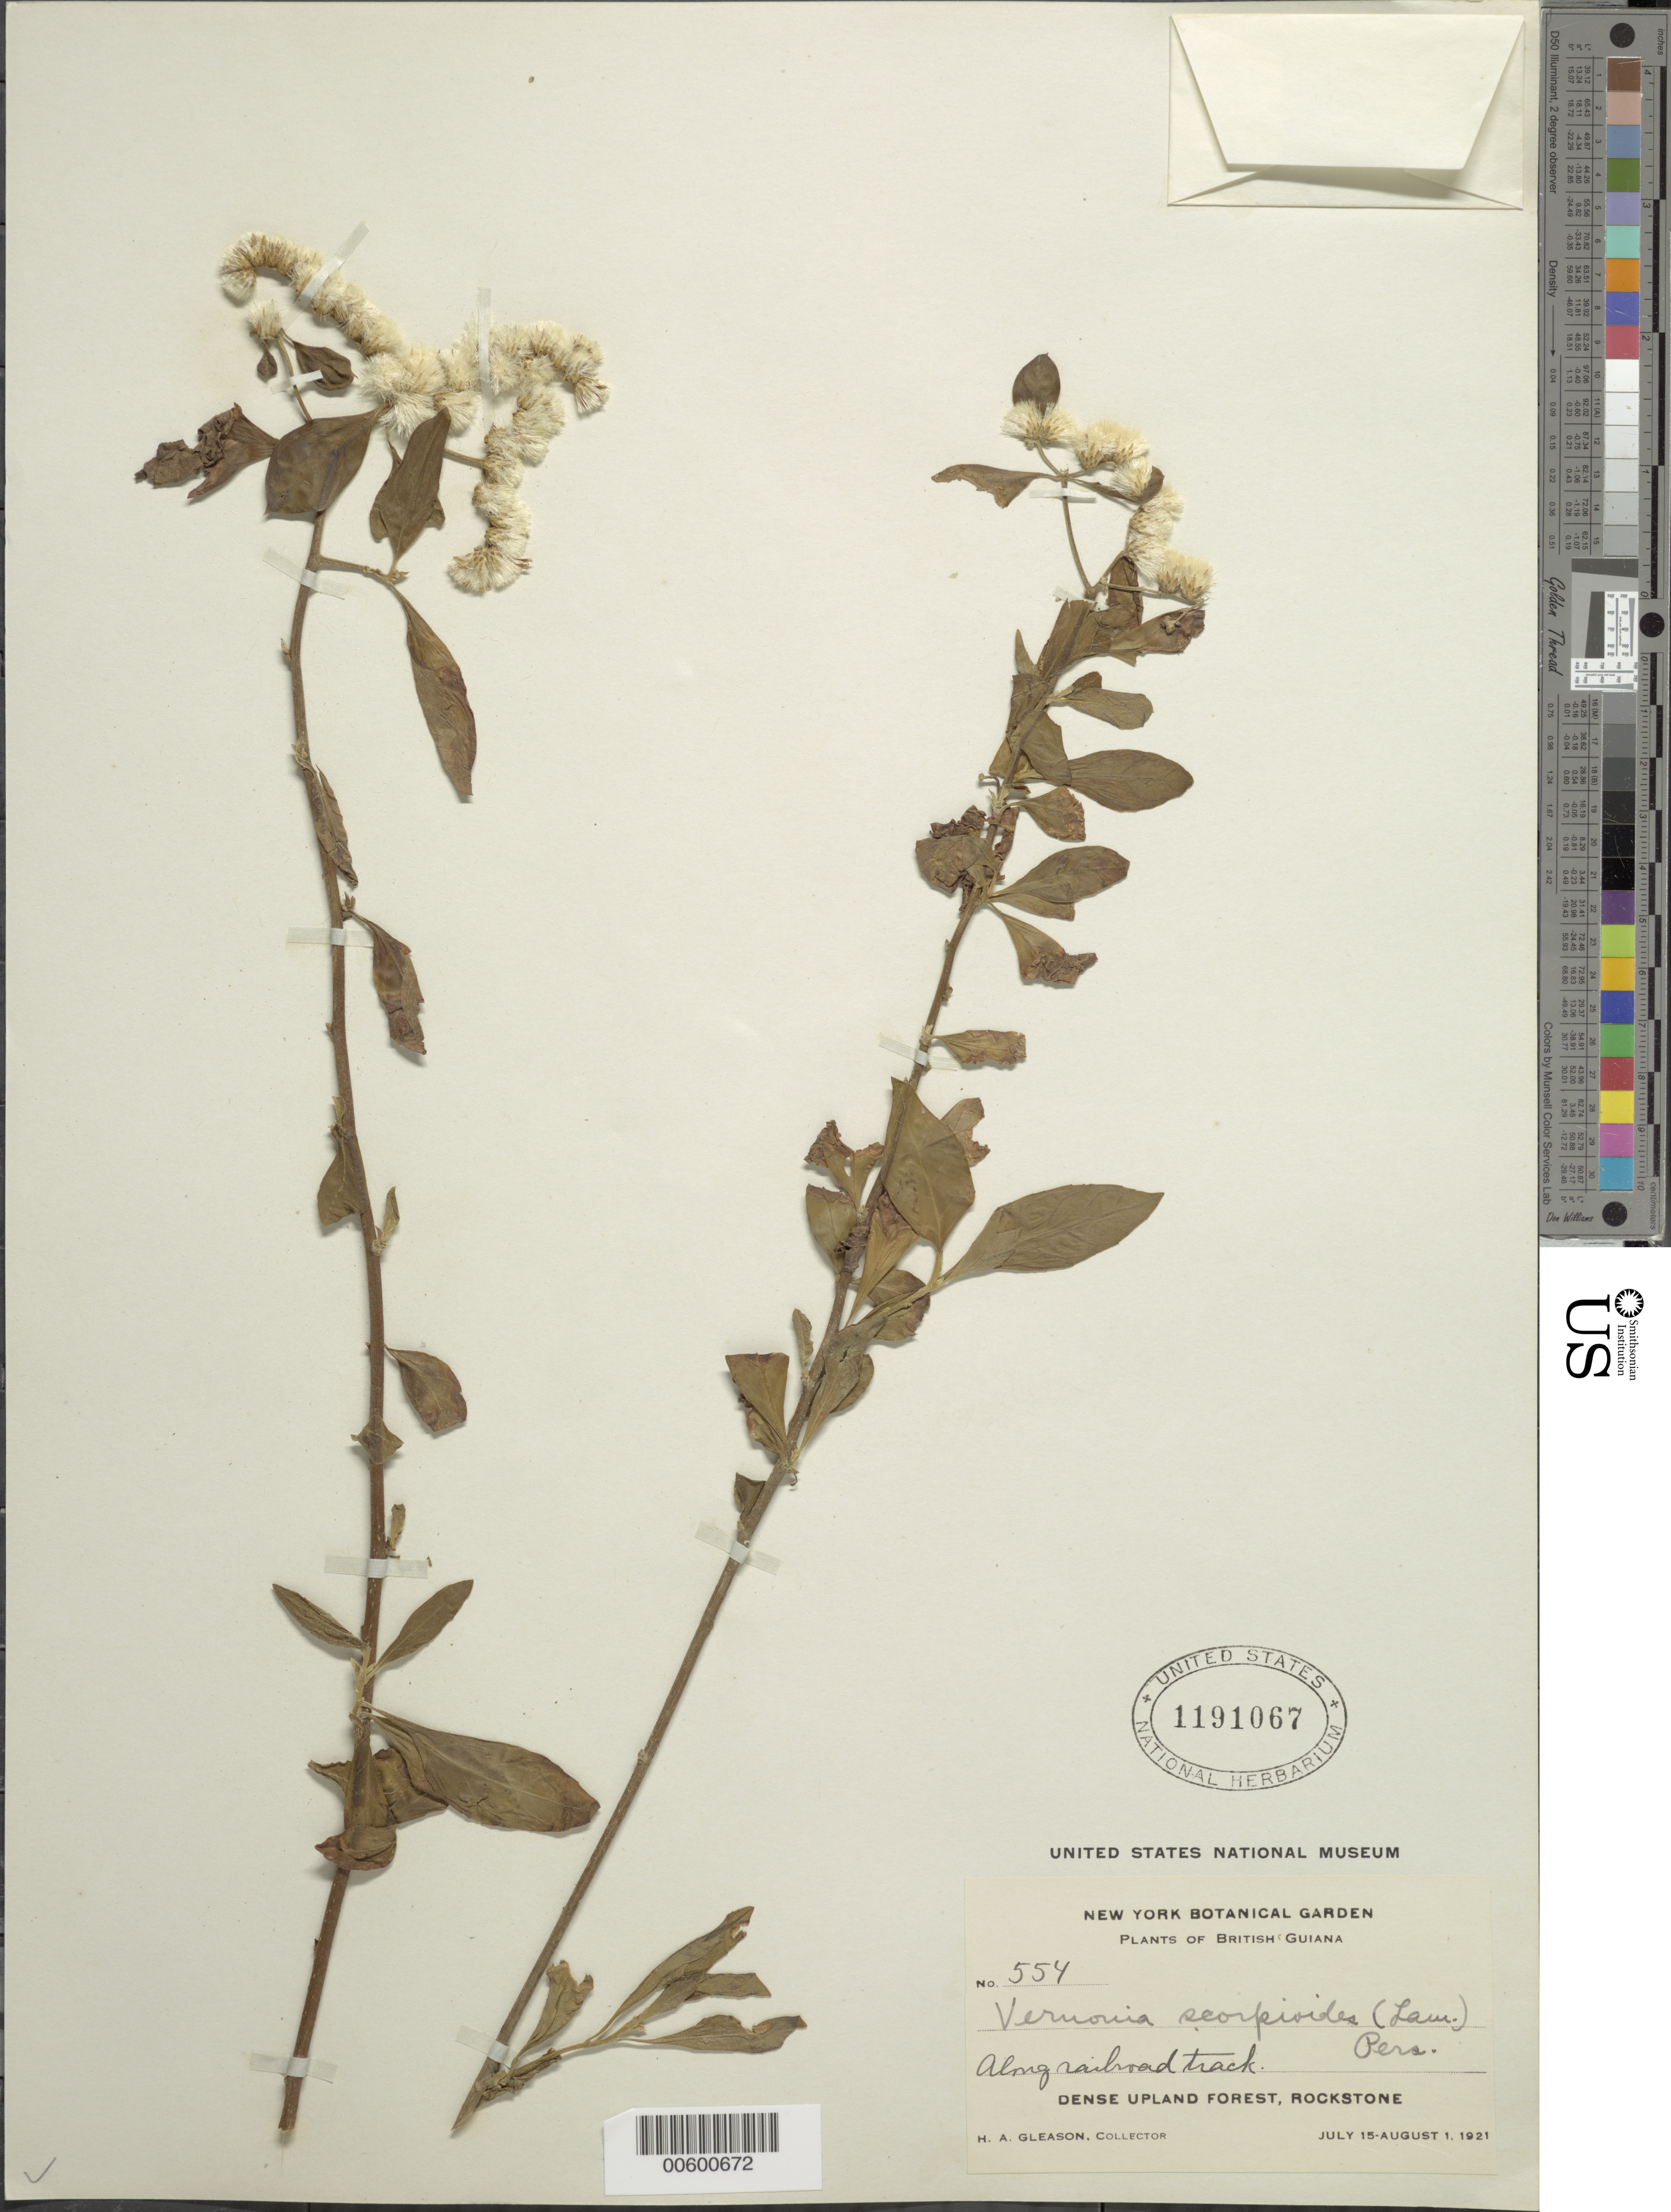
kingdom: Plantae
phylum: Tracheophyta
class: Magnoliopsida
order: Asterales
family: Asteraceae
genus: Cyrtocymura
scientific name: Cyrtocymura scorpioides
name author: (Lam.) H. Rob.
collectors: H. A. Gleason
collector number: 554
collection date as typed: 15-Jul-27 to 1-Aug-21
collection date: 1921-08-01/1927-07-15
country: Guyana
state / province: U. Demerara-Berbice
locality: Rockstone, in and about the village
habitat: Along railroad track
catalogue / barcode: US 1191067